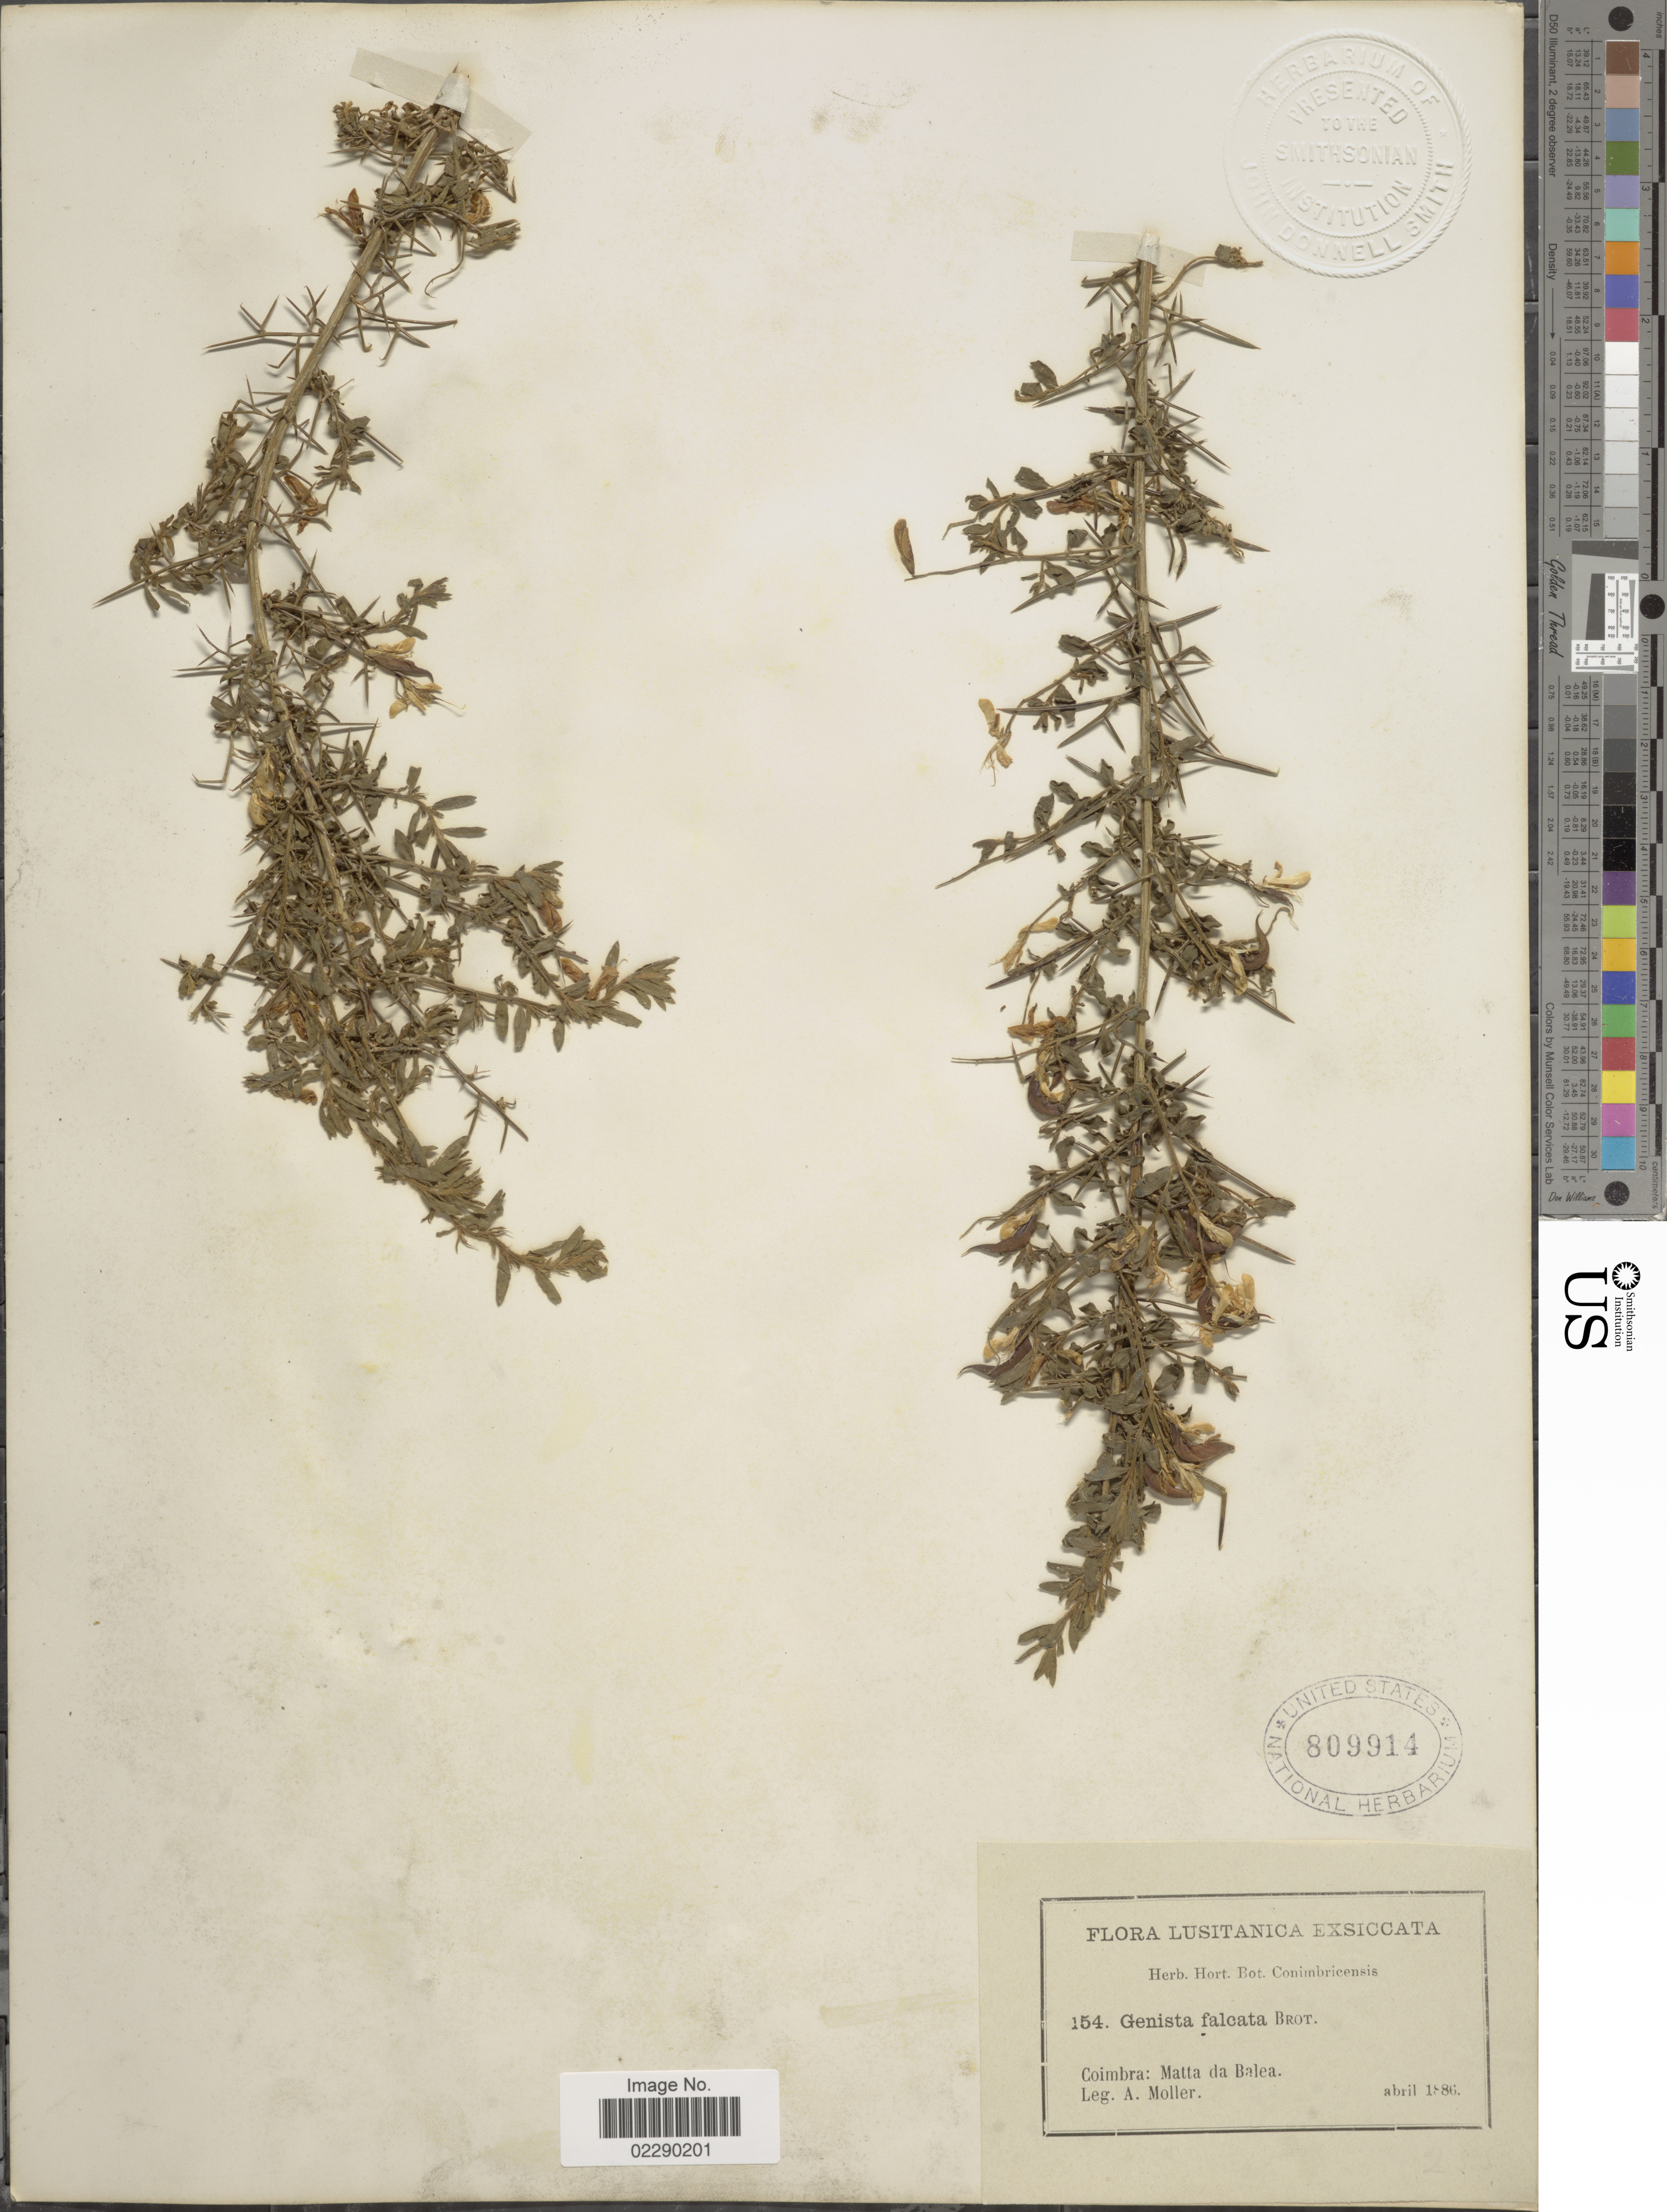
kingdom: Plantae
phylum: Tracheophyta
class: Magnoliopsida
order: Fabales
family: Fabaceae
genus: Genista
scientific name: Genista falcata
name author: Brot.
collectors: A. Moller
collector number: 154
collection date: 1886-04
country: Portugal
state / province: Coimbra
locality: Lusitanica, Matta da Balea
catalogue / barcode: US 809914